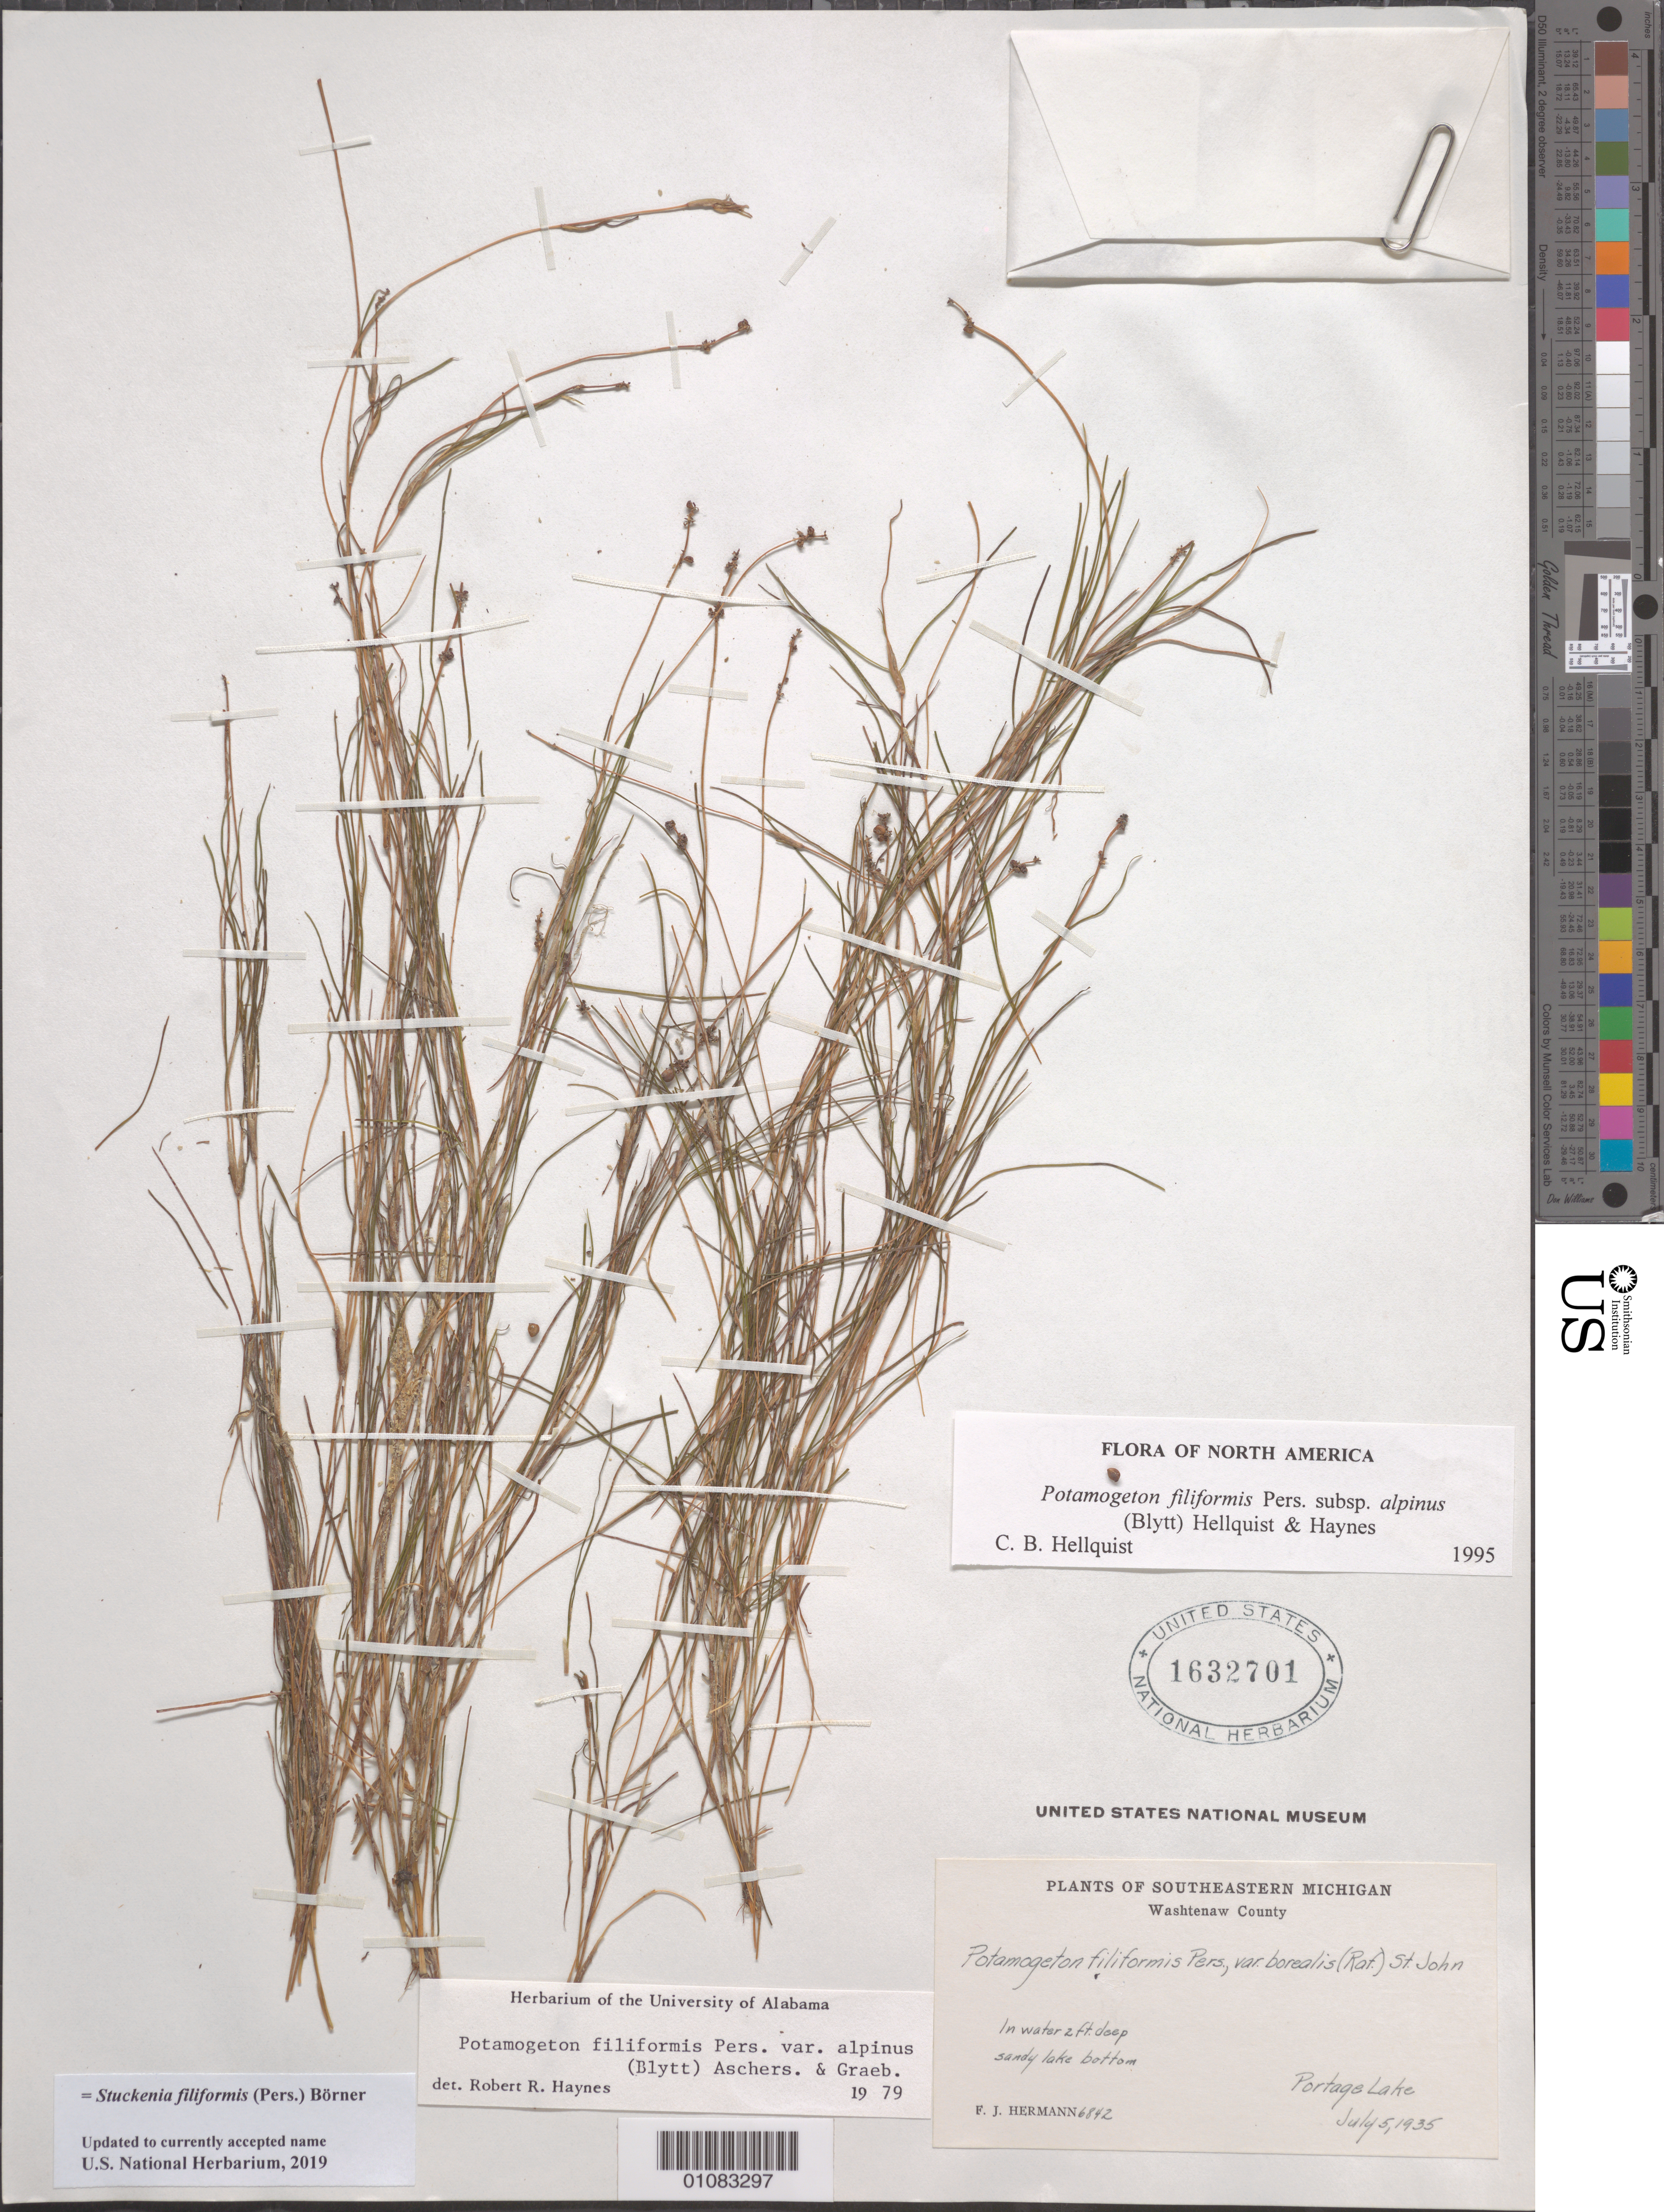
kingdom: Plantae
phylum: Tracheophyta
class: Liliopsida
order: Alismatales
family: Potamogetonaceae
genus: Stuckenia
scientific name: Stuckenia filiformis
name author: (Pers.) Börner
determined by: Strong, Mark T., (BOT), Smithsonian Institution - National Museum of Natural History (UNITED STATES)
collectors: F. J. Hermann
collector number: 6842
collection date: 1935-07-05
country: United States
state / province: Michigan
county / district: Washtenaw County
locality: Portage Lake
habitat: Sandy lake bottom.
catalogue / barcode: US 1632701